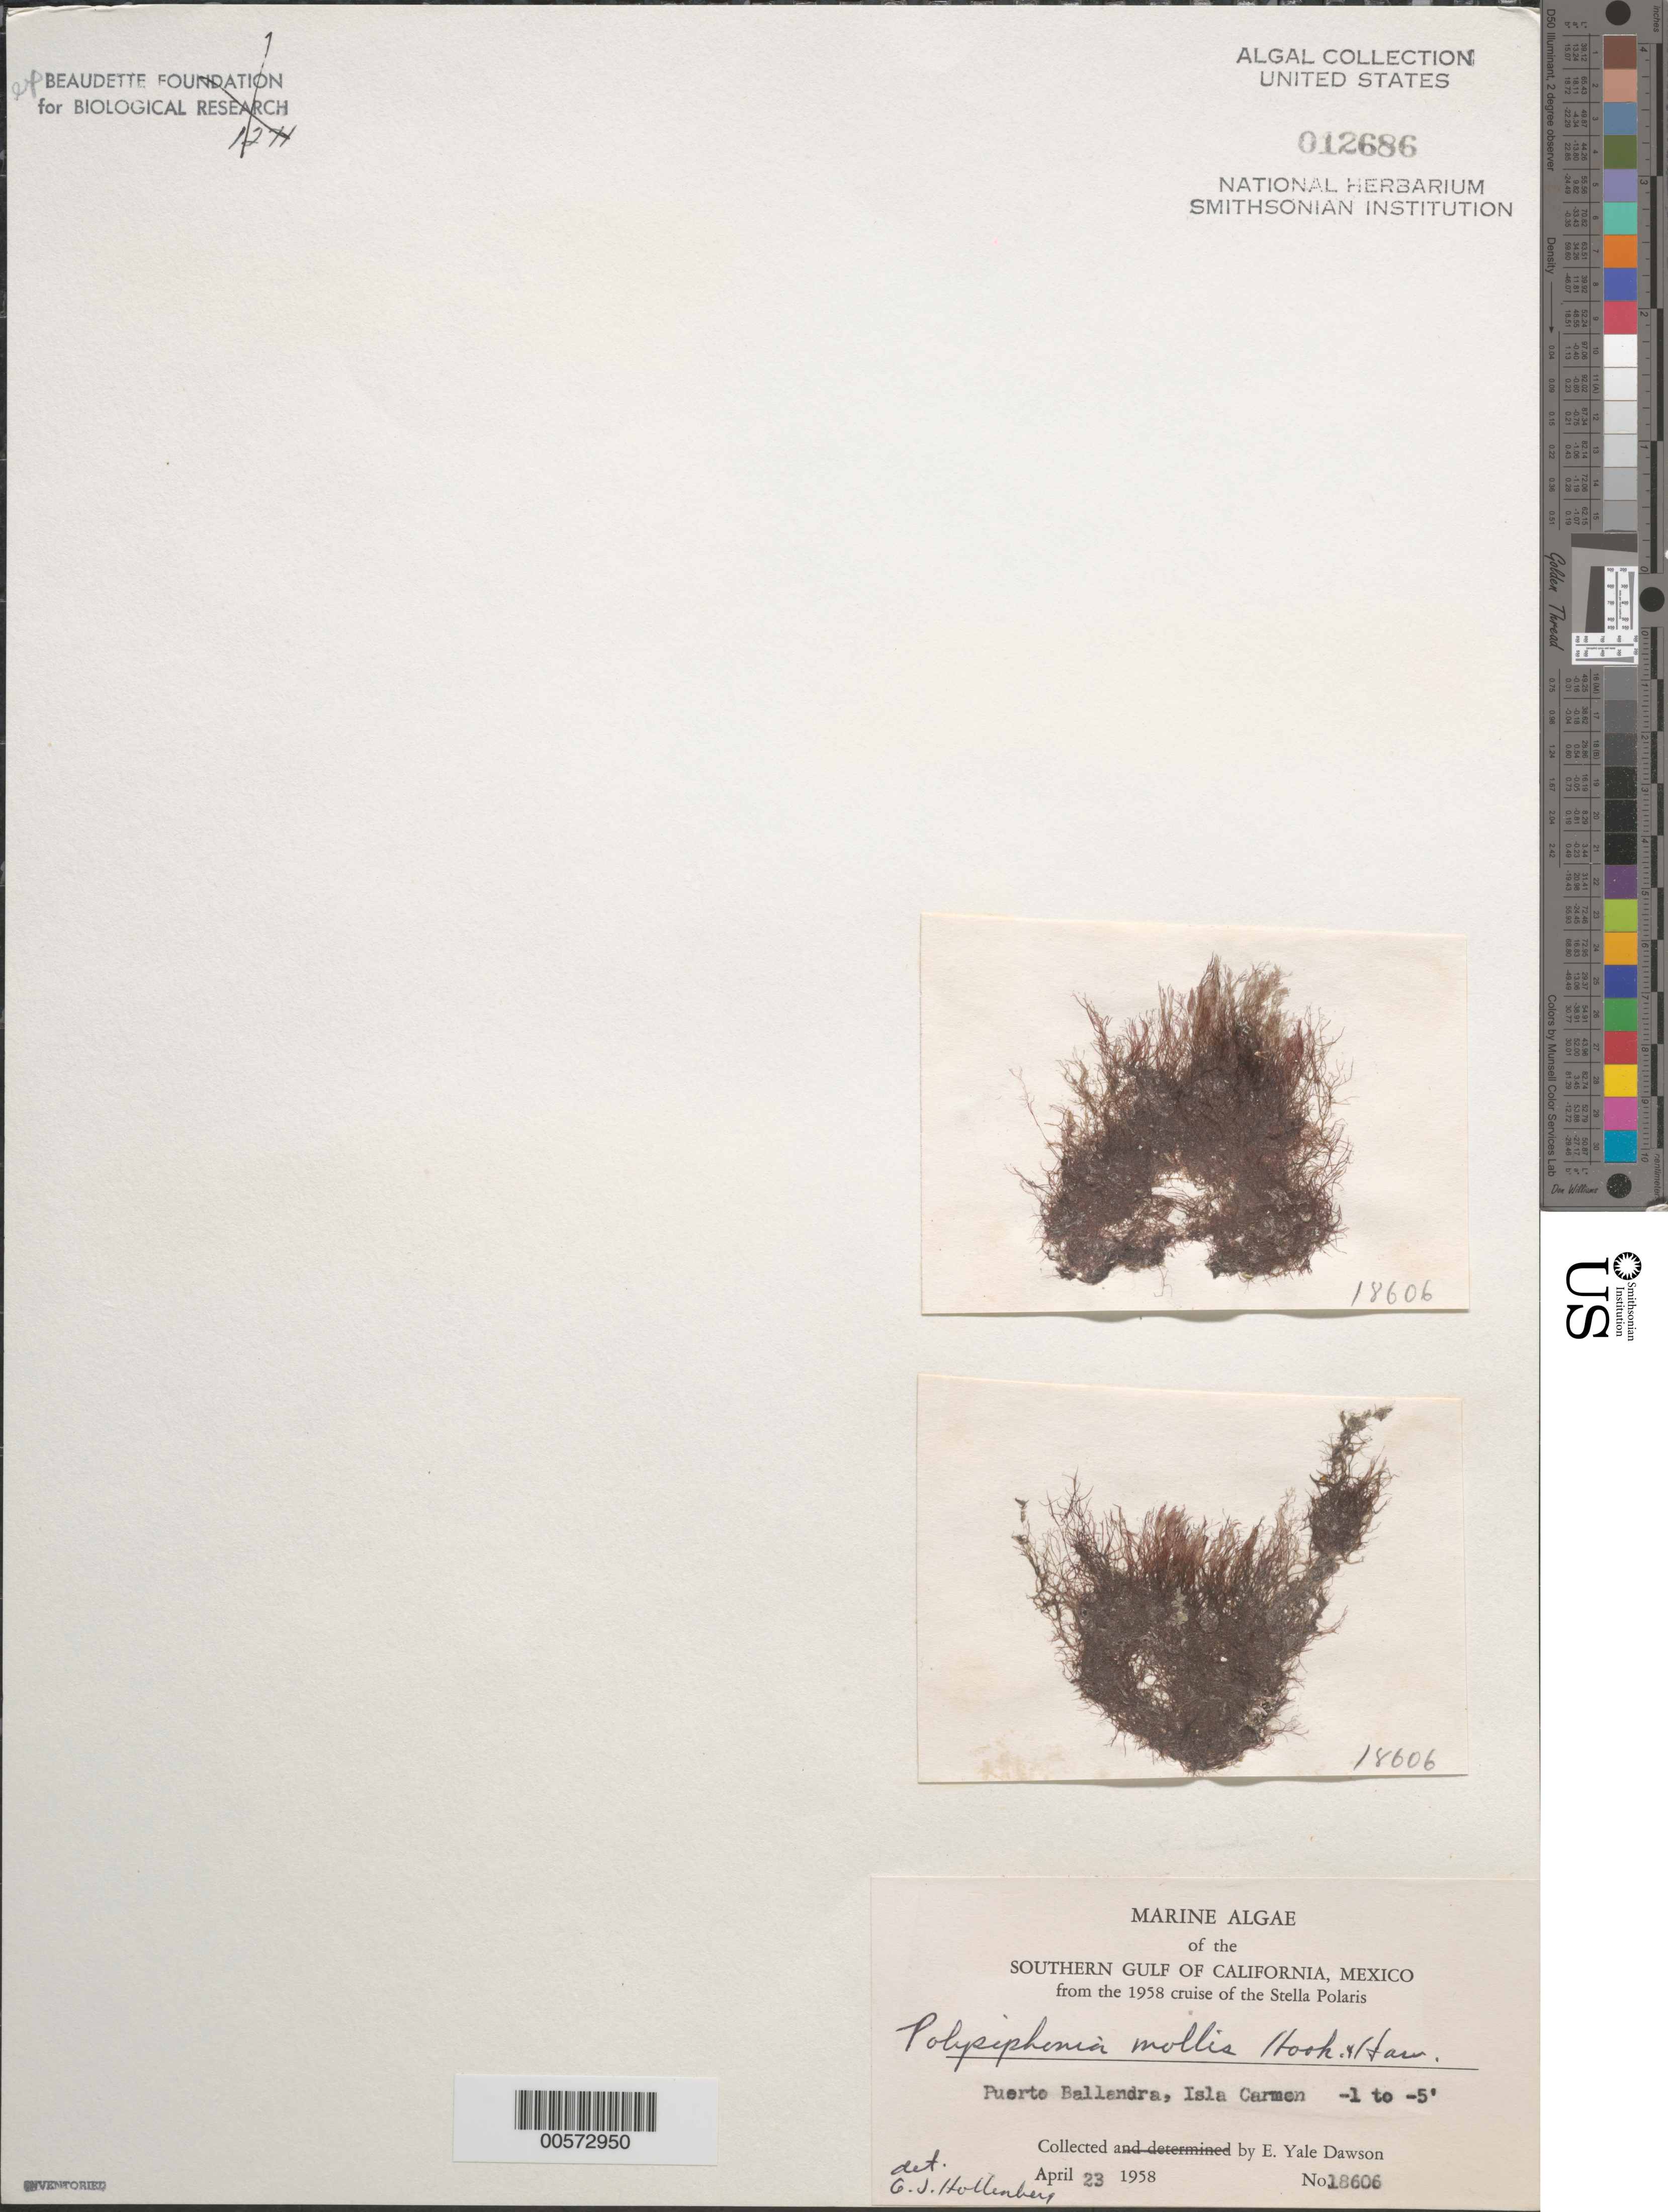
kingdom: Plantae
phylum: Rhodophyta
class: Florideophyceae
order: Ceramiales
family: Rhodomelaceae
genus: Polysiphonia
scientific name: Polysiphonia mollis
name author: Hook. f. & Harv.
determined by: Hollenberg, George J.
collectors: E. Y. Dawson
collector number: EYD 18606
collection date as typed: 23 Apr 1958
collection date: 1958-04-23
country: Mexico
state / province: Baja California Sur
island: Isla Carmen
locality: Puerto Ballandra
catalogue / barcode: US 12686